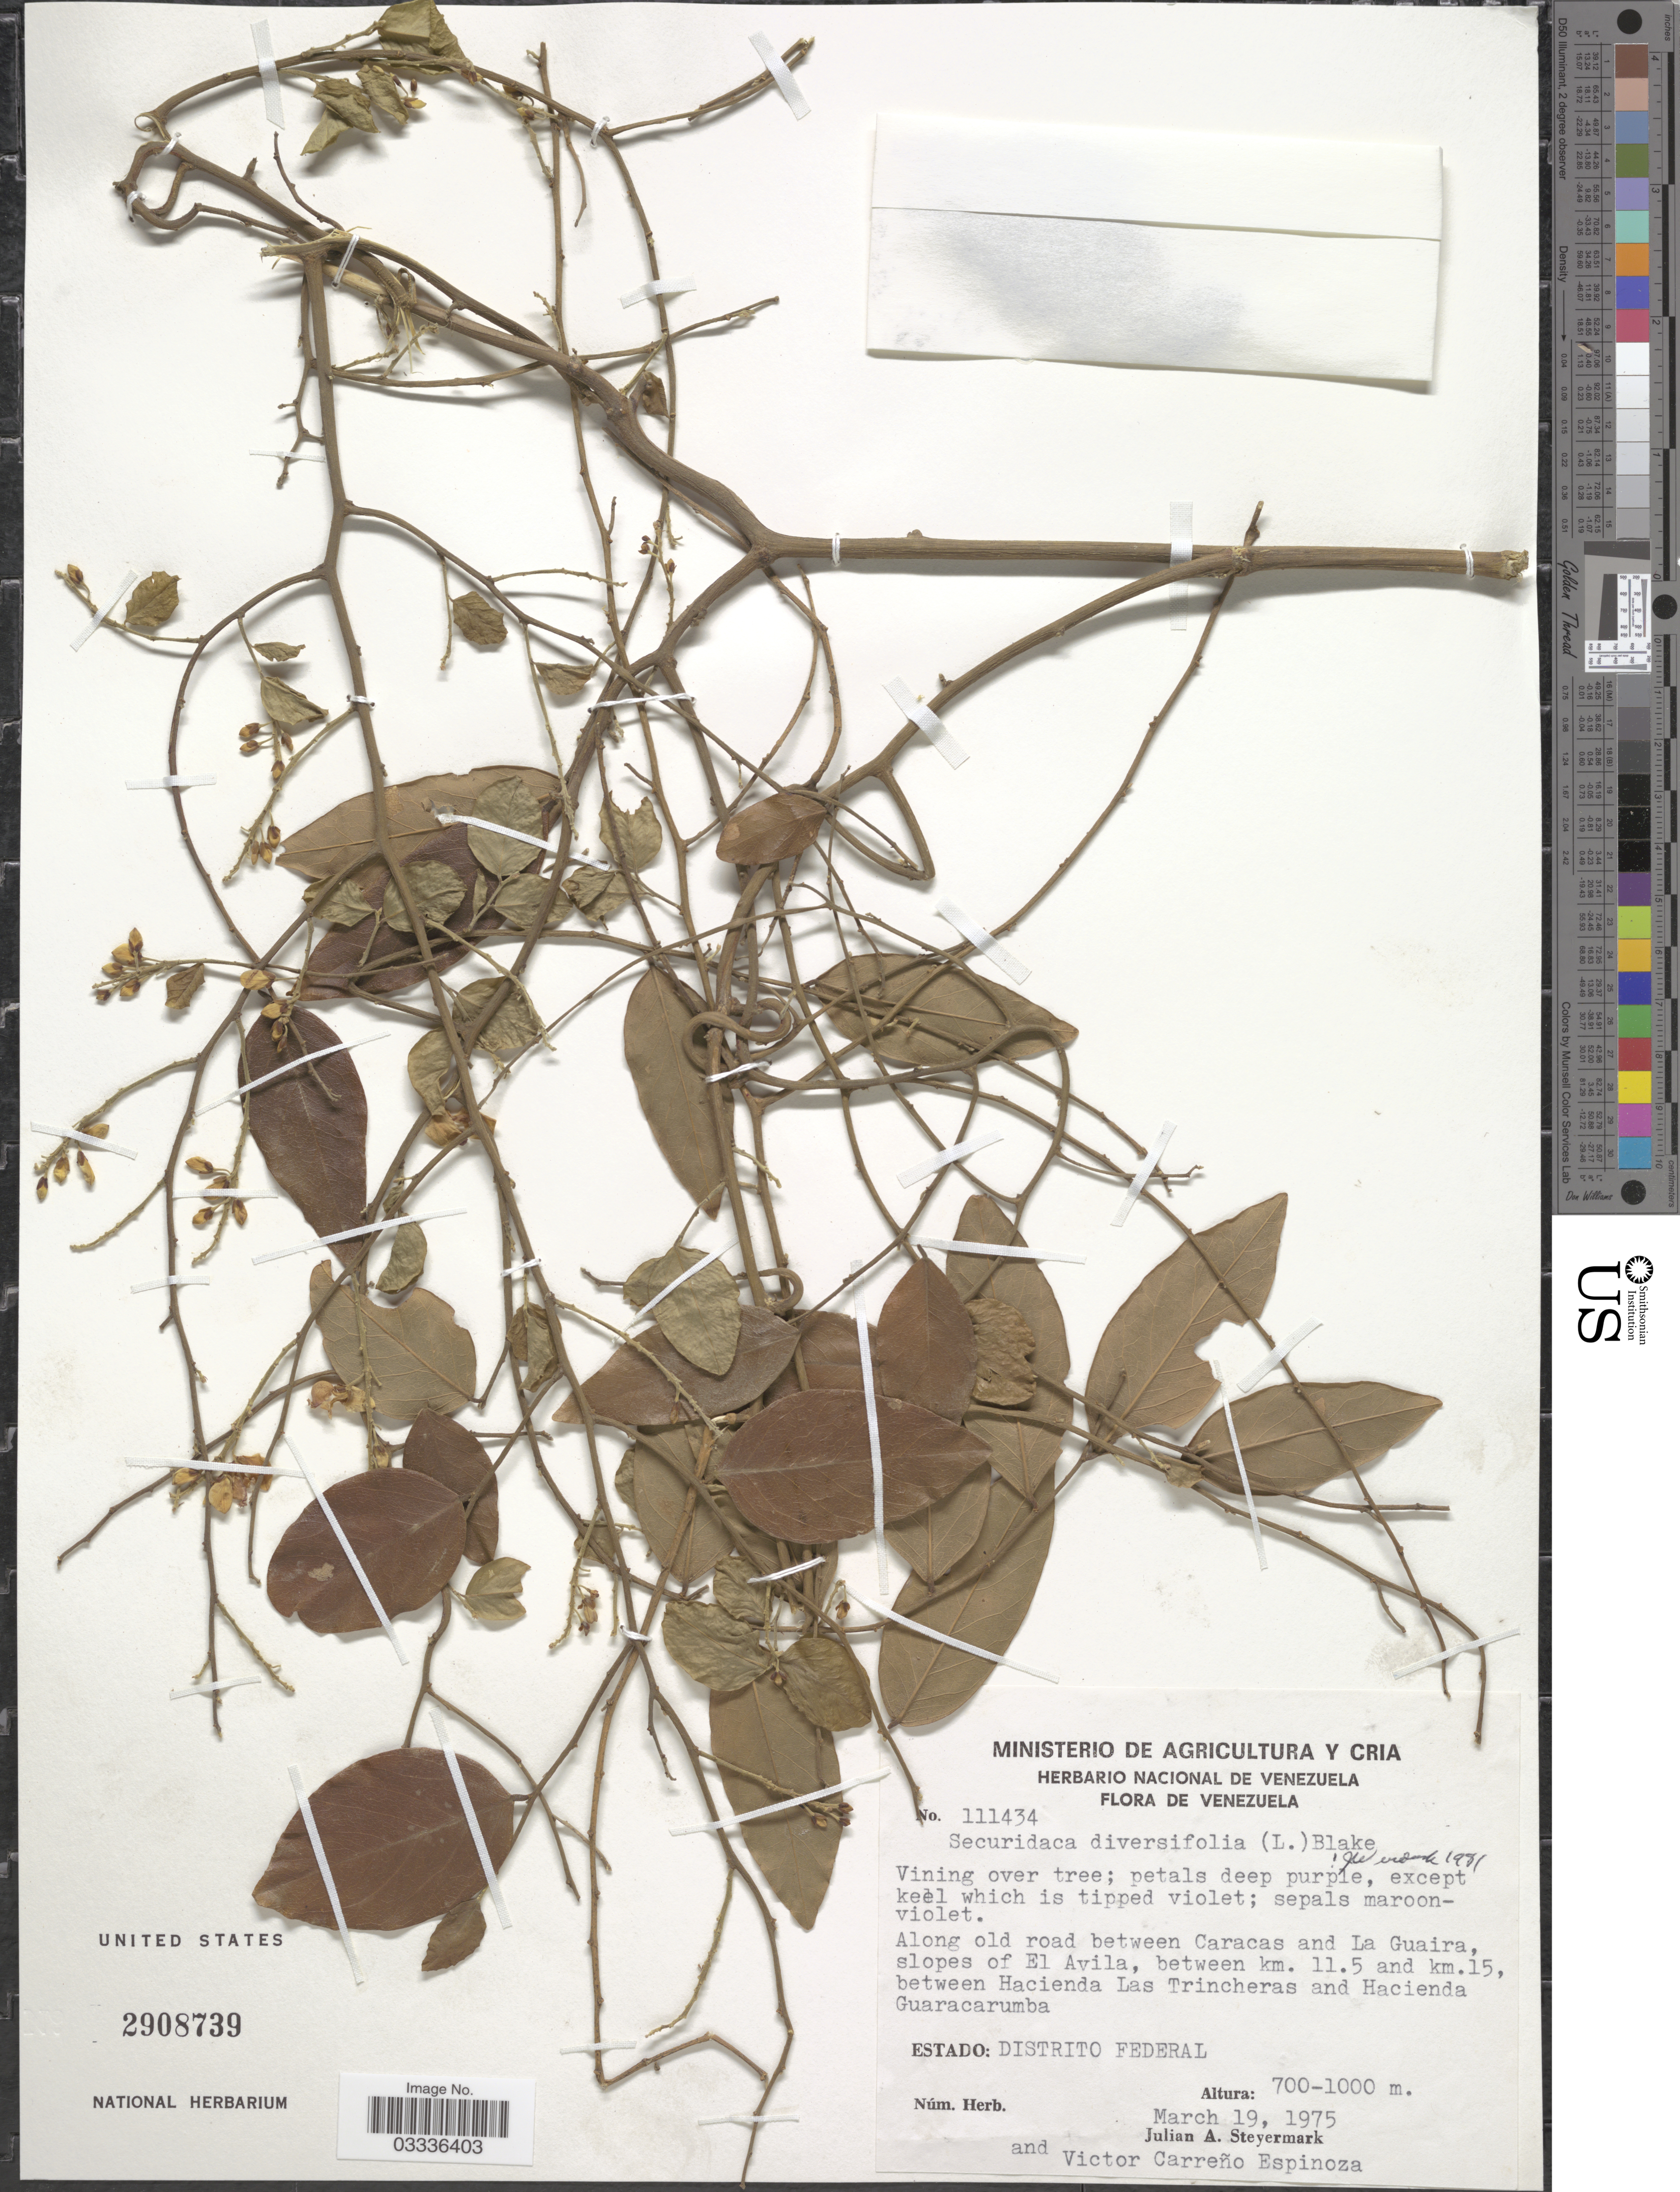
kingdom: Plantae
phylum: Tracheophyta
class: Magnoliopsida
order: Fabales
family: Polygalaceae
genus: Securidaca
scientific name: Securidaca diversifolia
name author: (L.) S.F. Blake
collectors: J. Steyermark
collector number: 111434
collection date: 1975-03-19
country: Venezuela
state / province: Miranda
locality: Along old road between Caracas and La Guaira, slopes of El Avila, between km. 11.5 and km. 15, between Hacienda las Trincheras and Hacienda Guaracarumba. Estado: Distrito Federal.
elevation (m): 700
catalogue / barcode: US 2908739